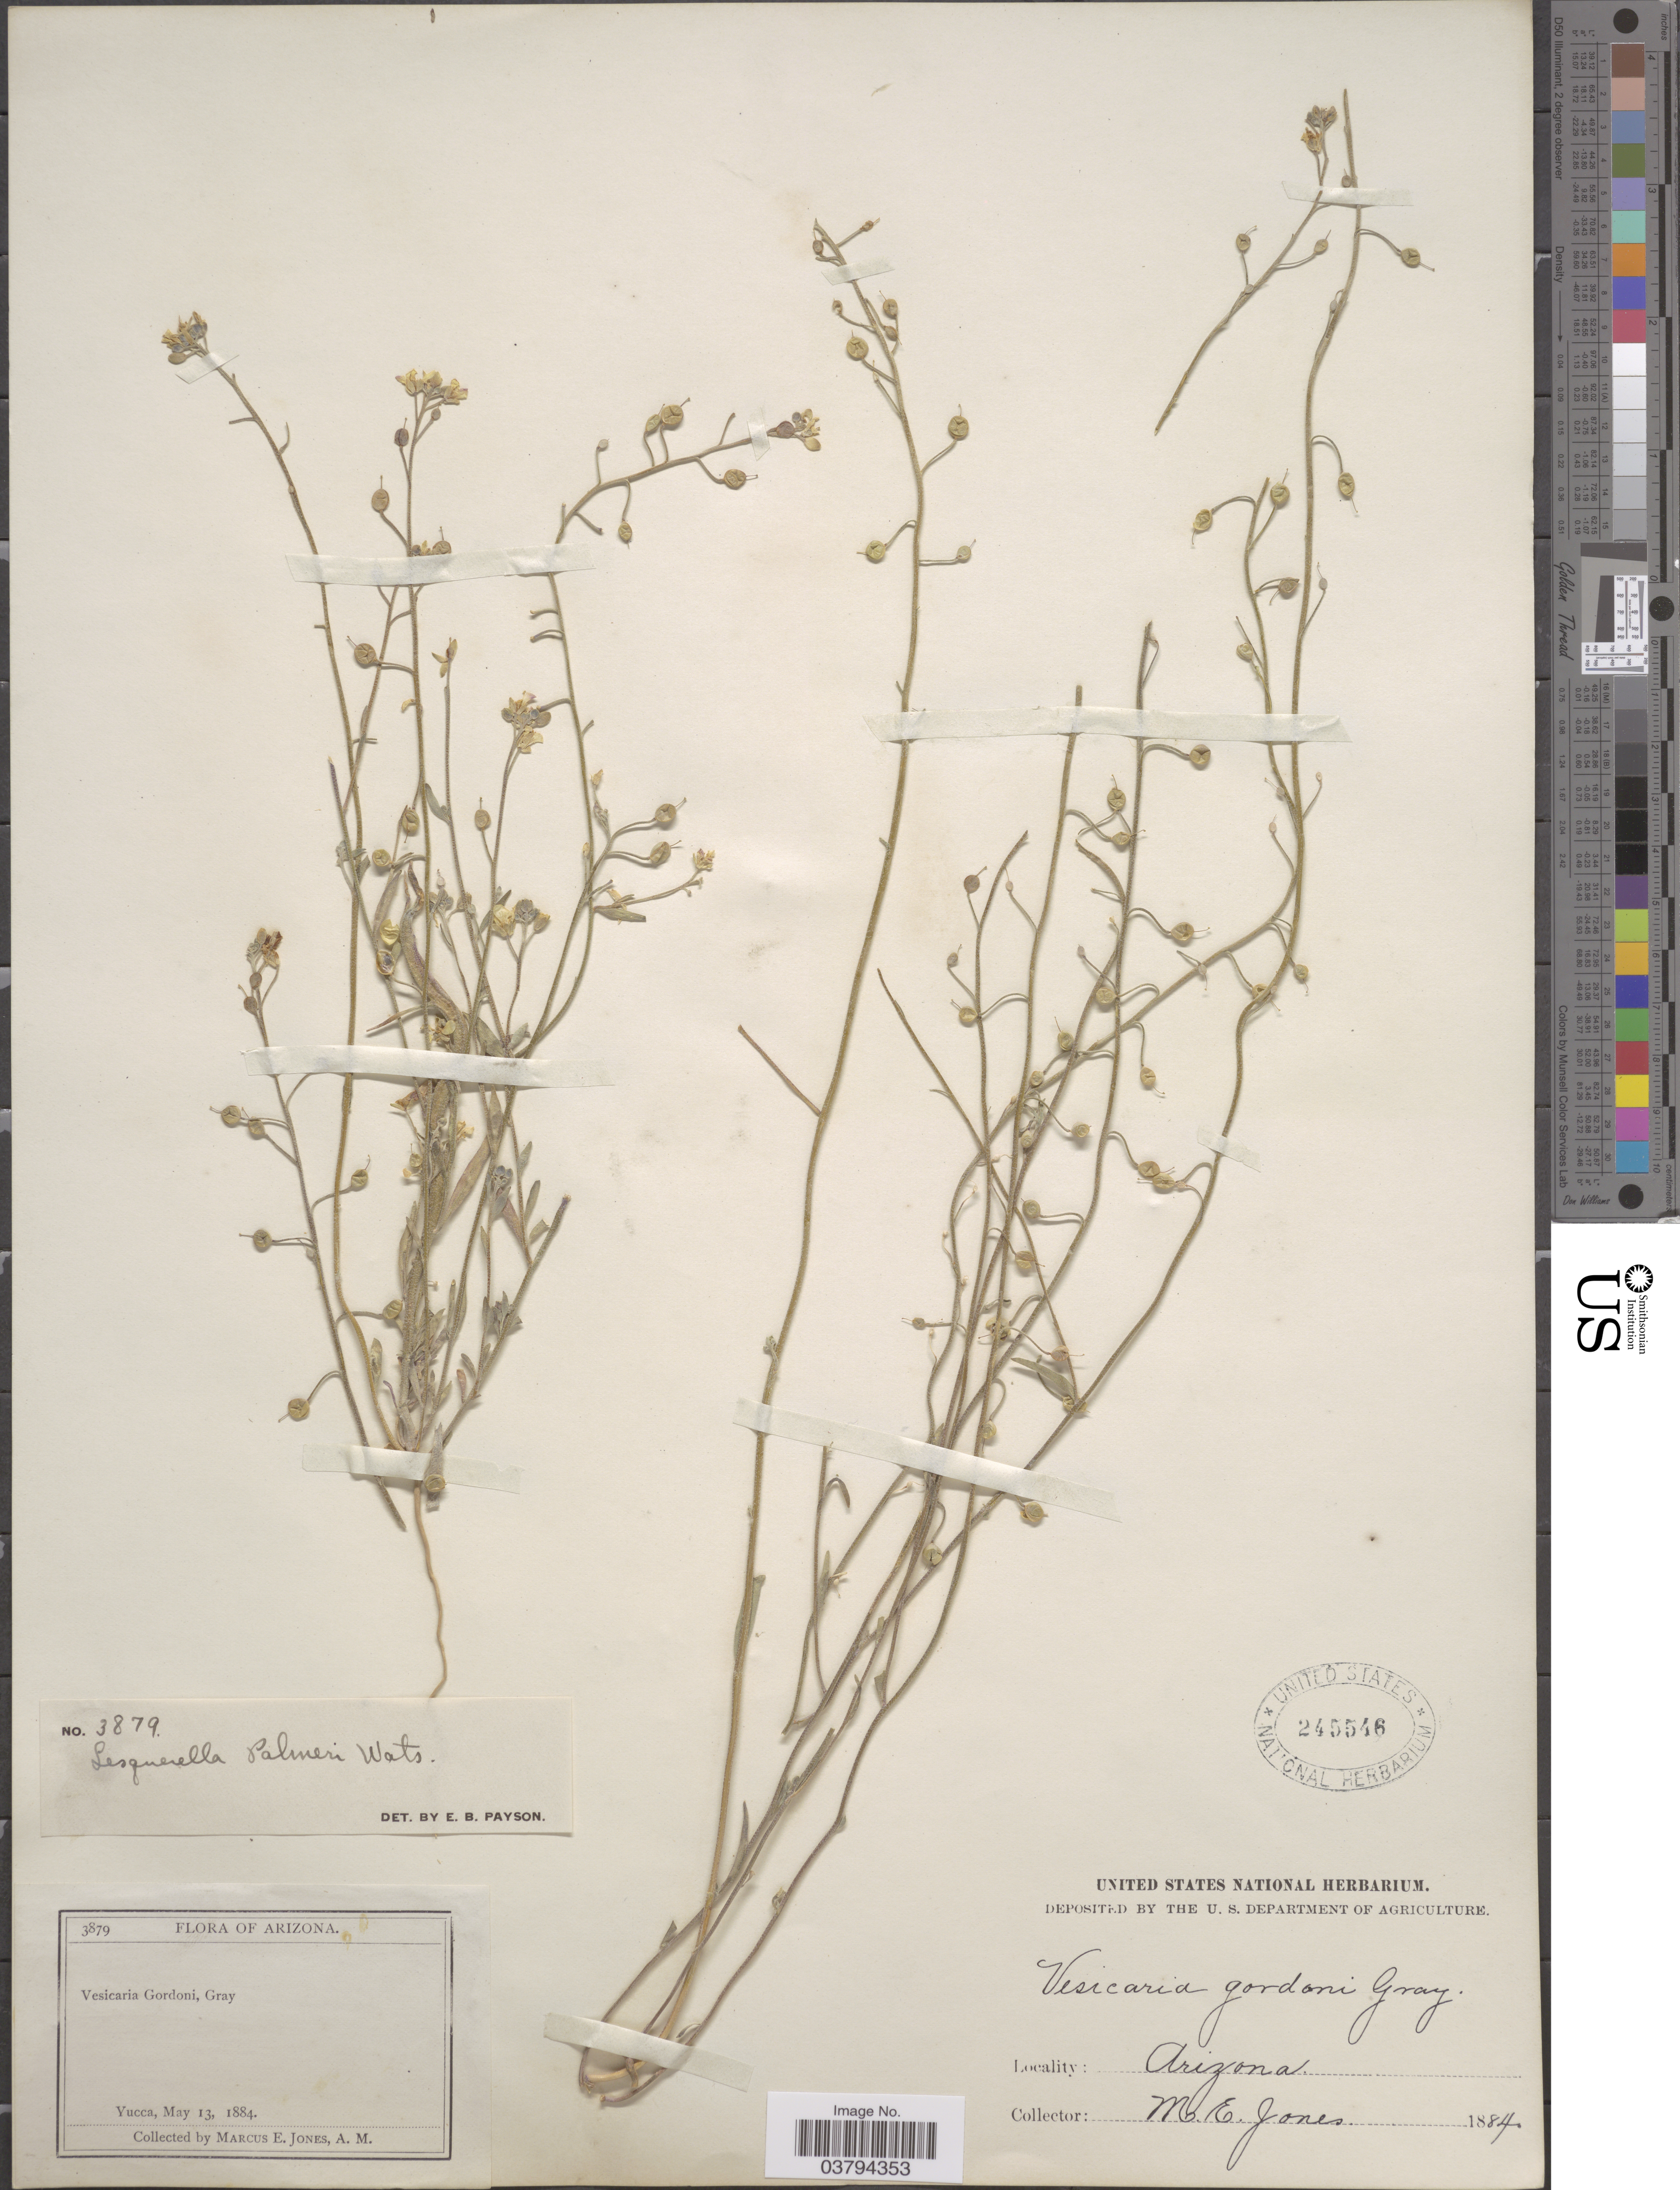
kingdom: Plantae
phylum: Tracheophyta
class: Magnoliopsida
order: Brassicales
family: Brassicaceae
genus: Lesquerella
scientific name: Lesquerella tenella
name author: A. Nelson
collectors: M. E. Jones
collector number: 3879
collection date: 1884-05-13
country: United States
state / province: Arizona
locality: Yucca.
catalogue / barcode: US 245546